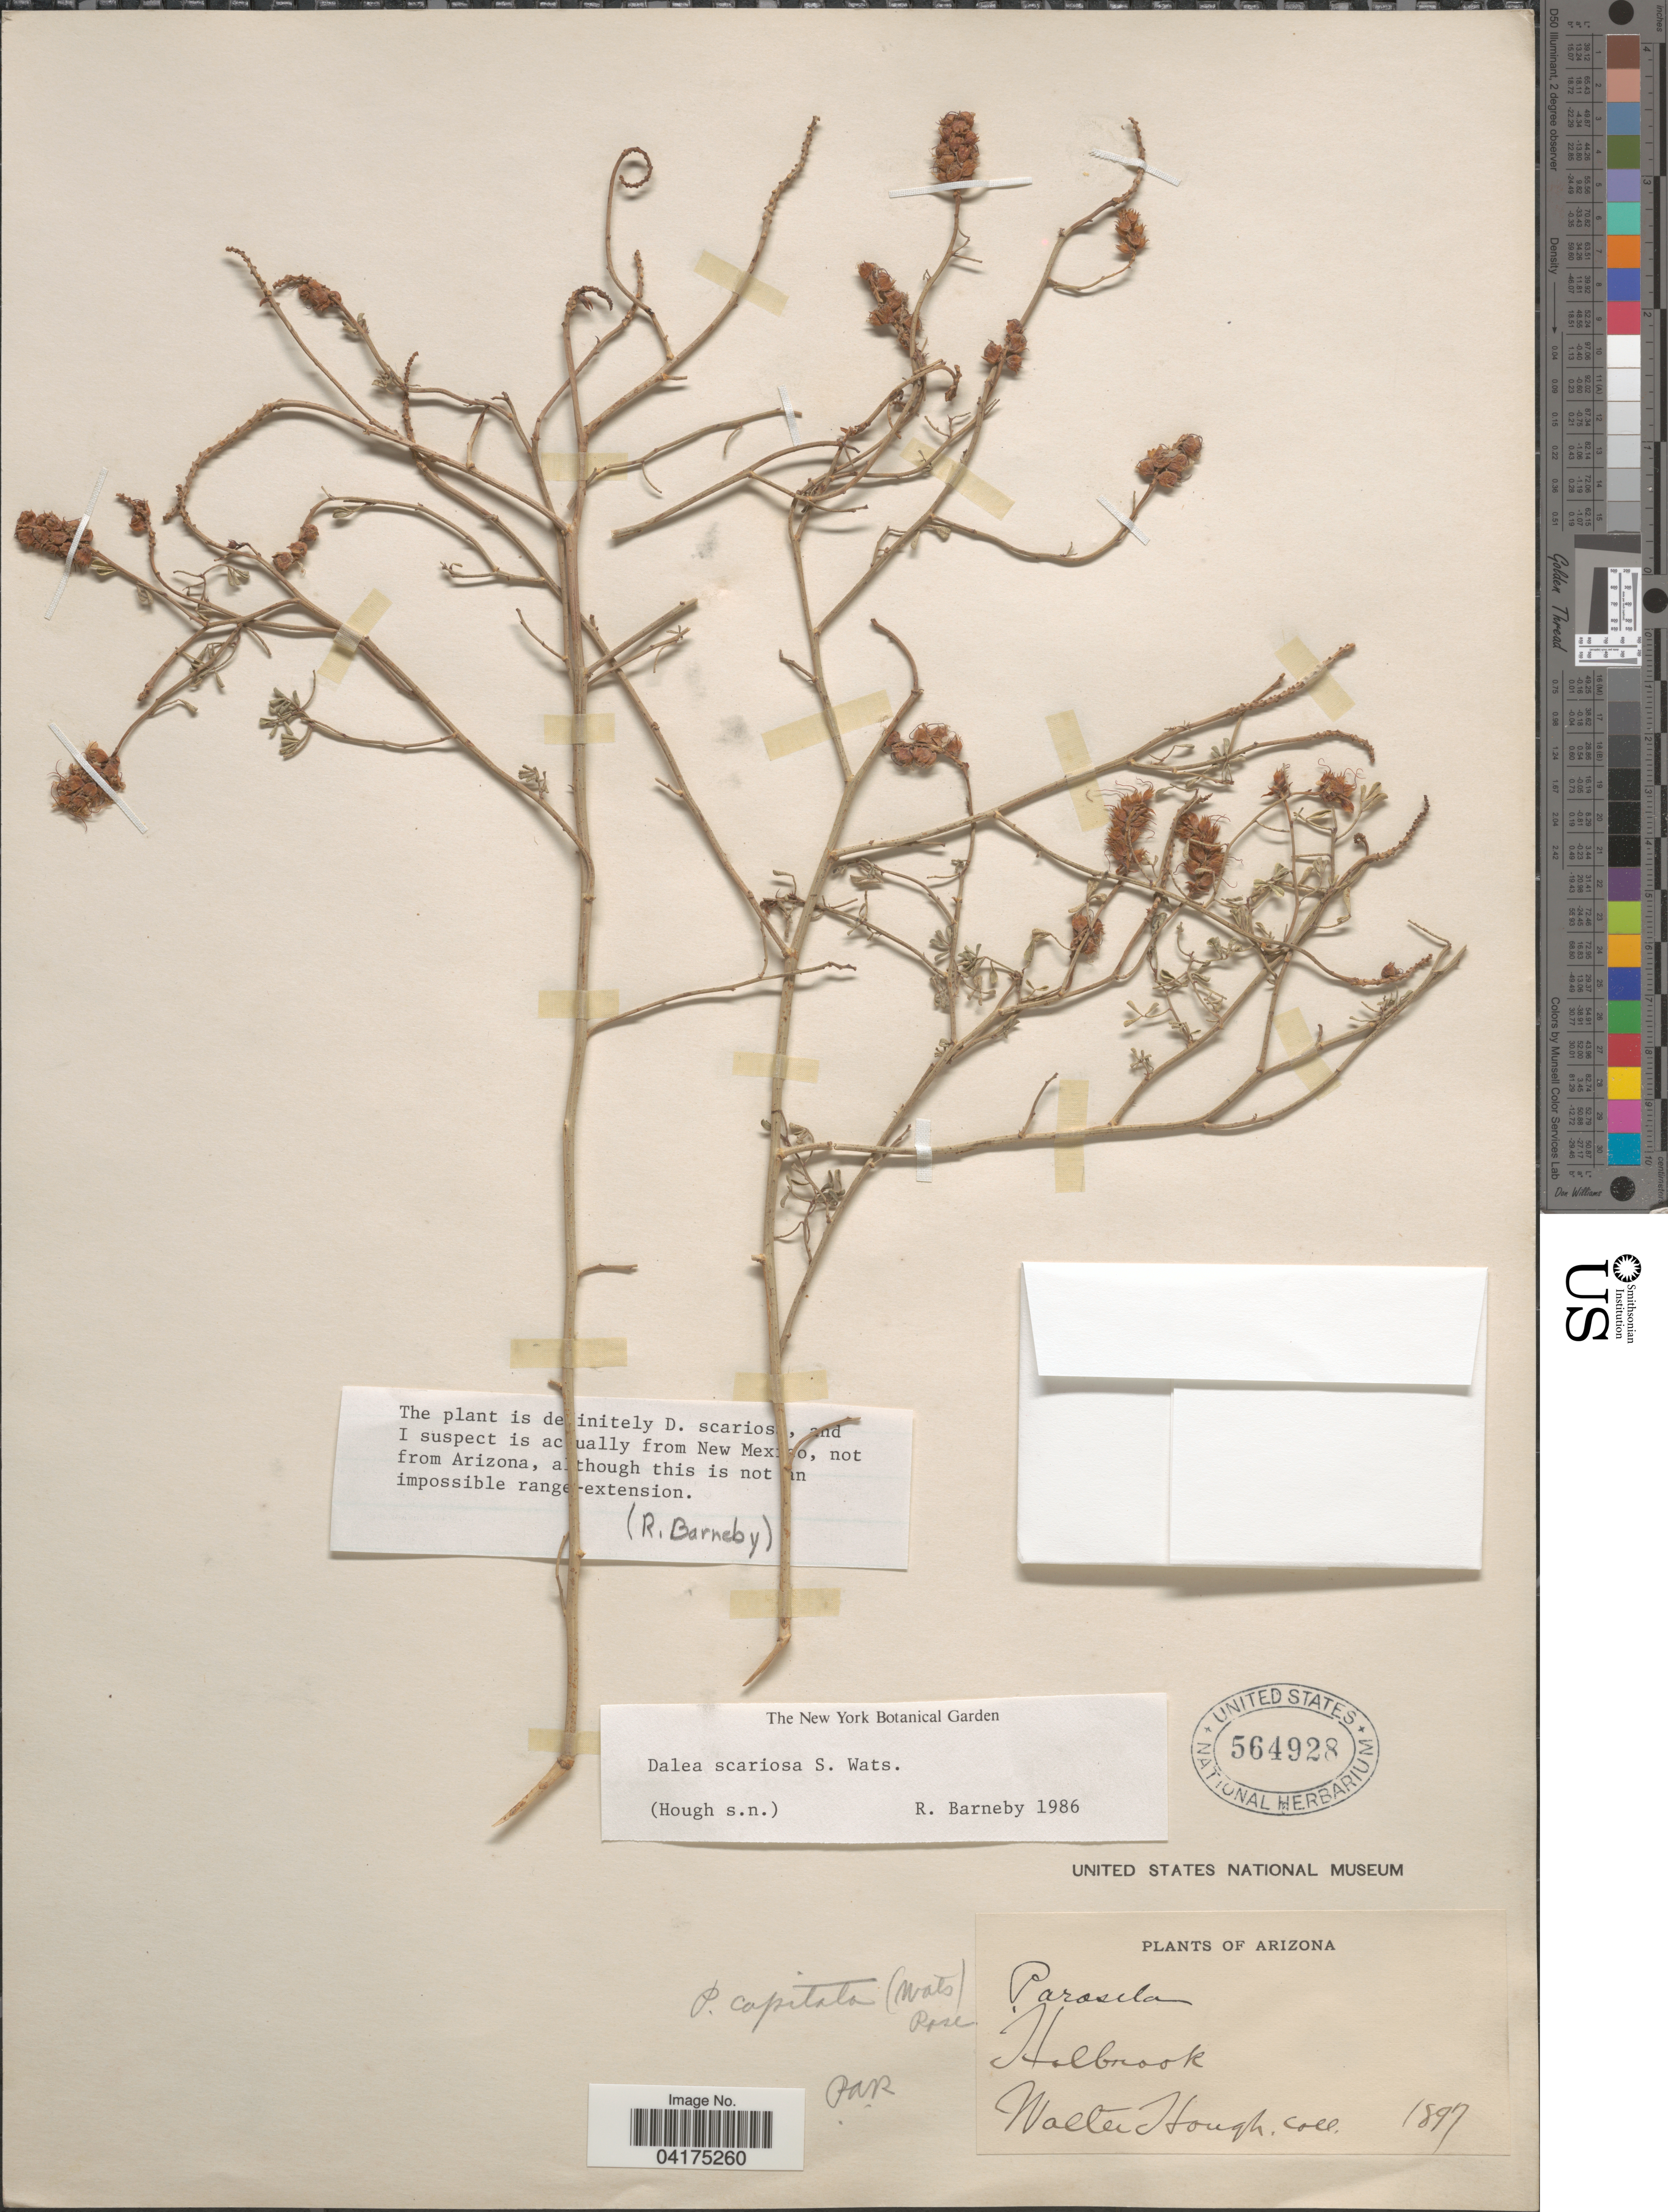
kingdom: Plantae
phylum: Tracheophyta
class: Magnoliopsida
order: Fabales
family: Fabaceae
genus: Dalea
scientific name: Dalea scariosa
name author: S. Watson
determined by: Barneby, Rupert C., (NY)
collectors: W. Hough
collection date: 1897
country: United States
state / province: Arizona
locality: Holbrook.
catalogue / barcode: US 564928